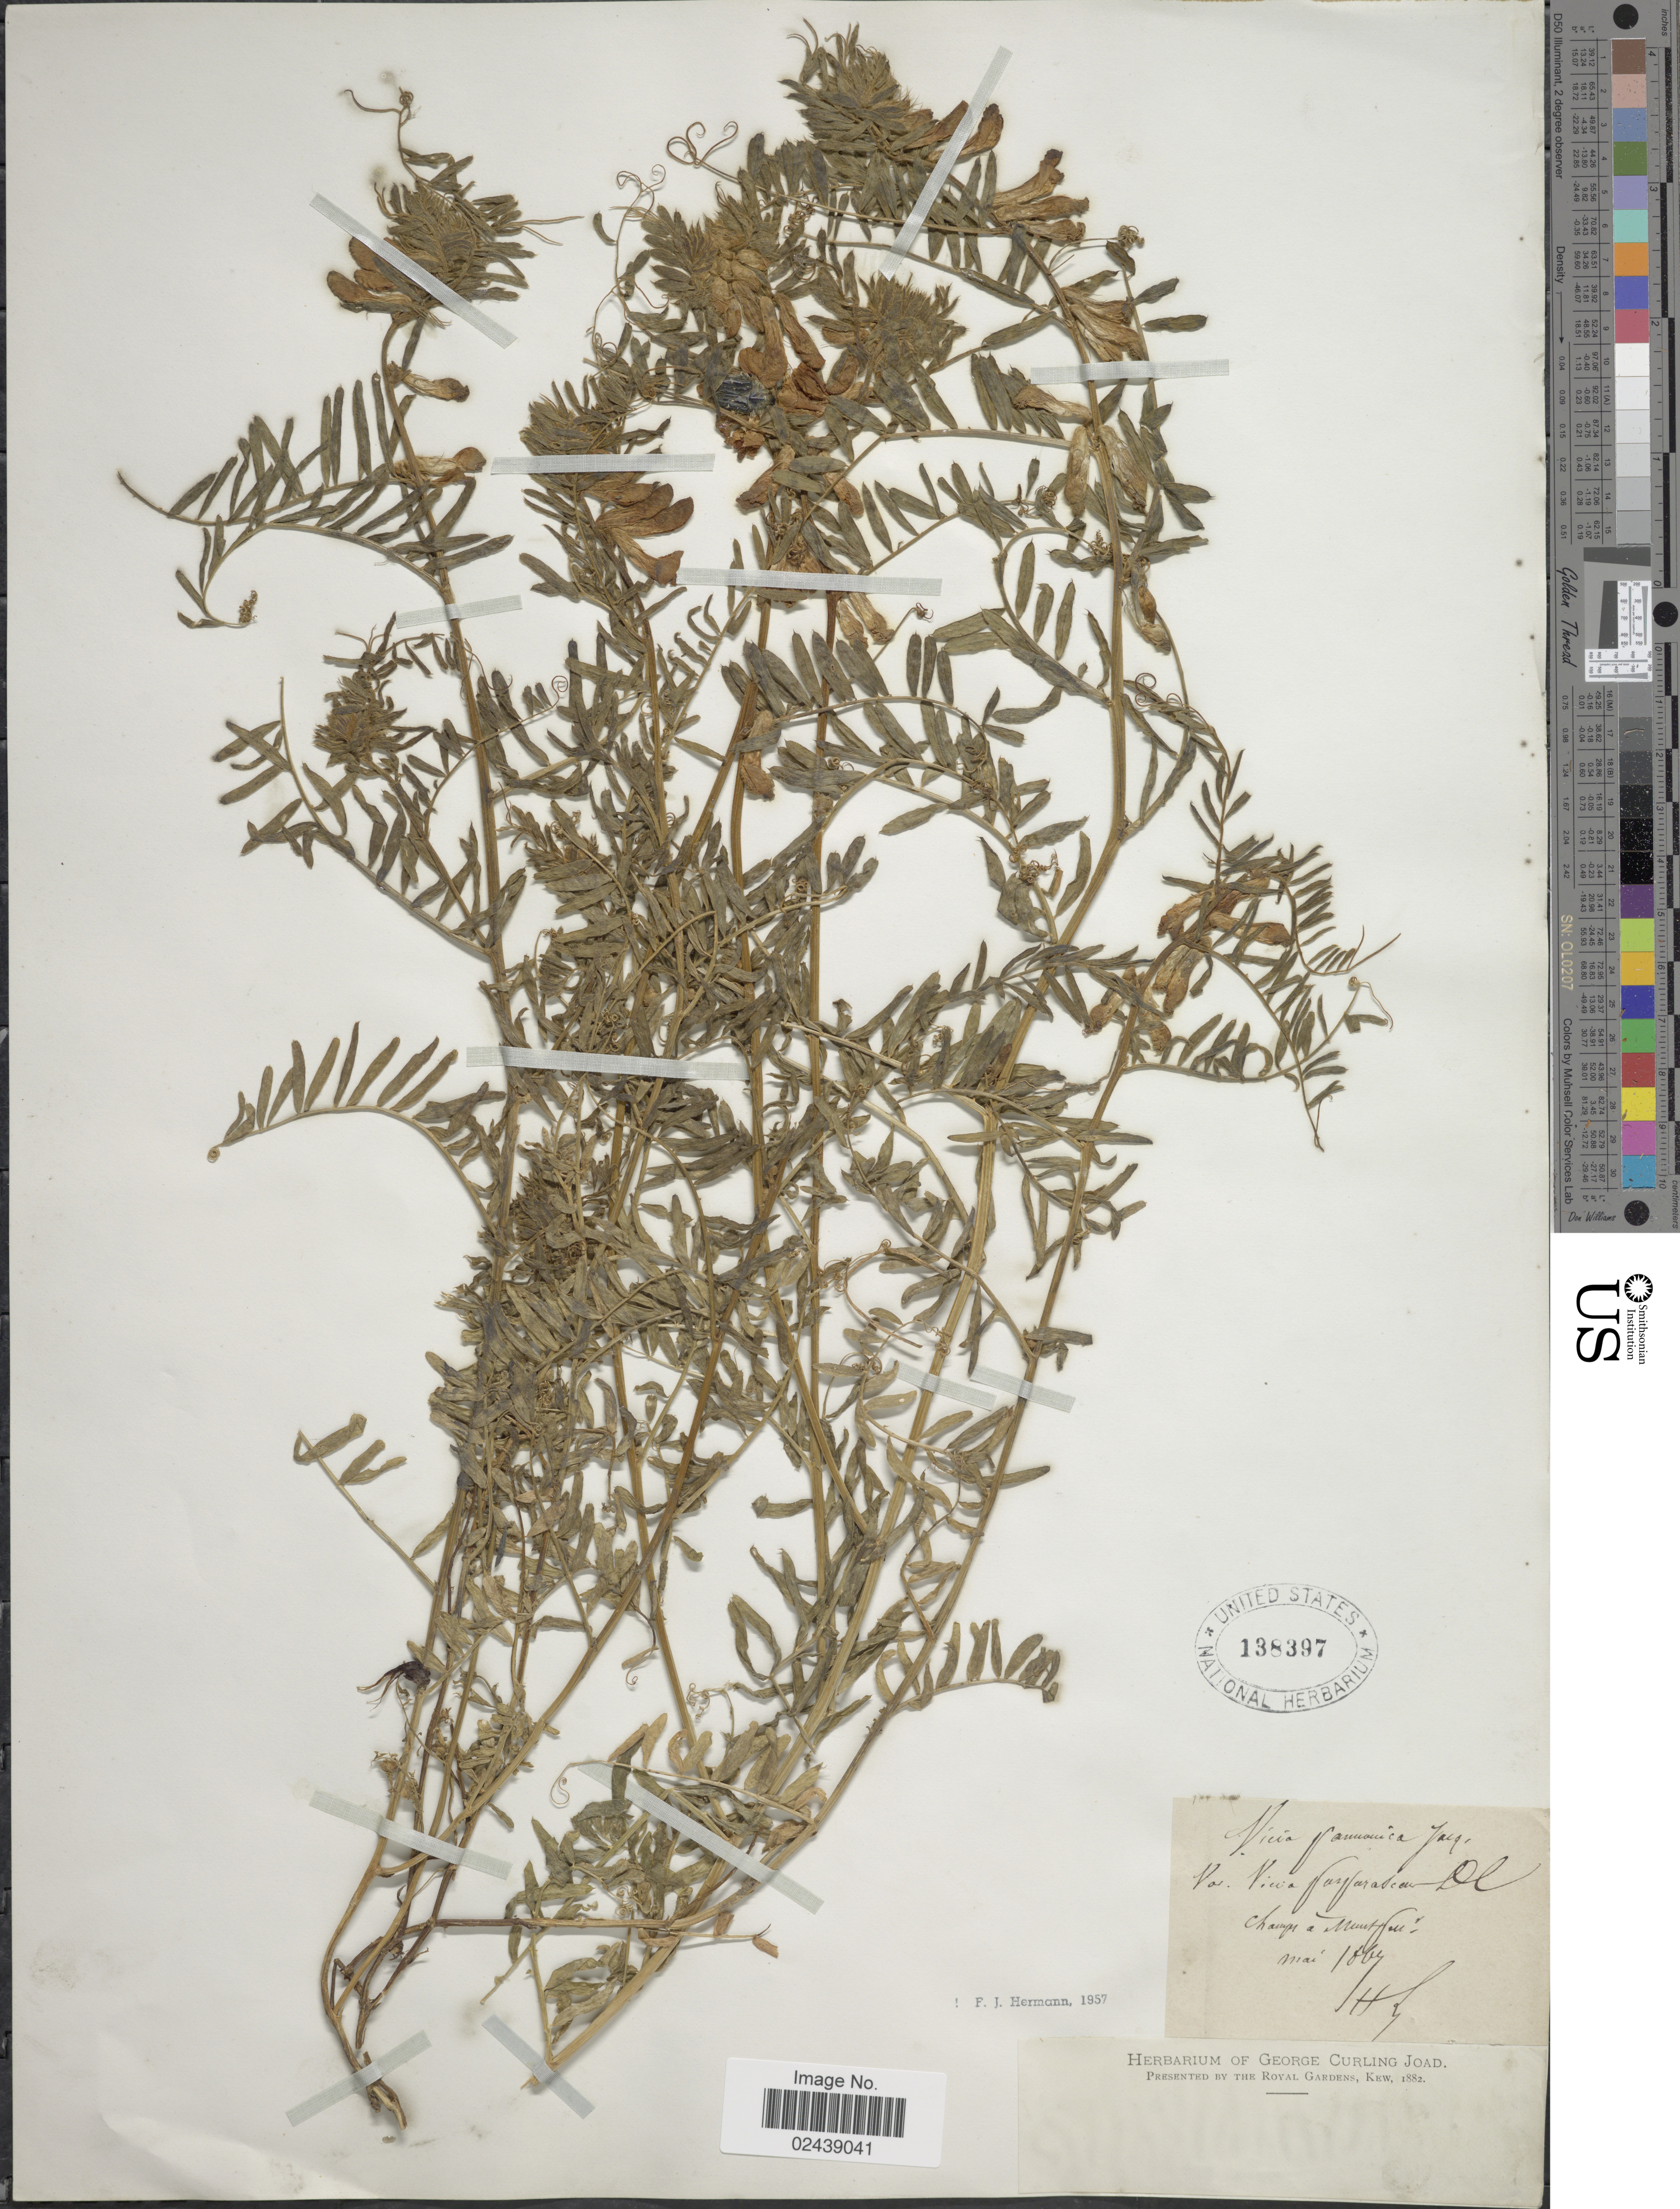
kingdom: Plantae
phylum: Tracheophyta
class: Magnoliopsida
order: Fabales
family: Fabaceae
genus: Vicia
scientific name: Vicia pannonica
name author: Crantz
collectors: ex herb. George Curling Joad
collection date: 1867-05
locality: Champs a Muntfeu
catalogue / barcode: US 138397